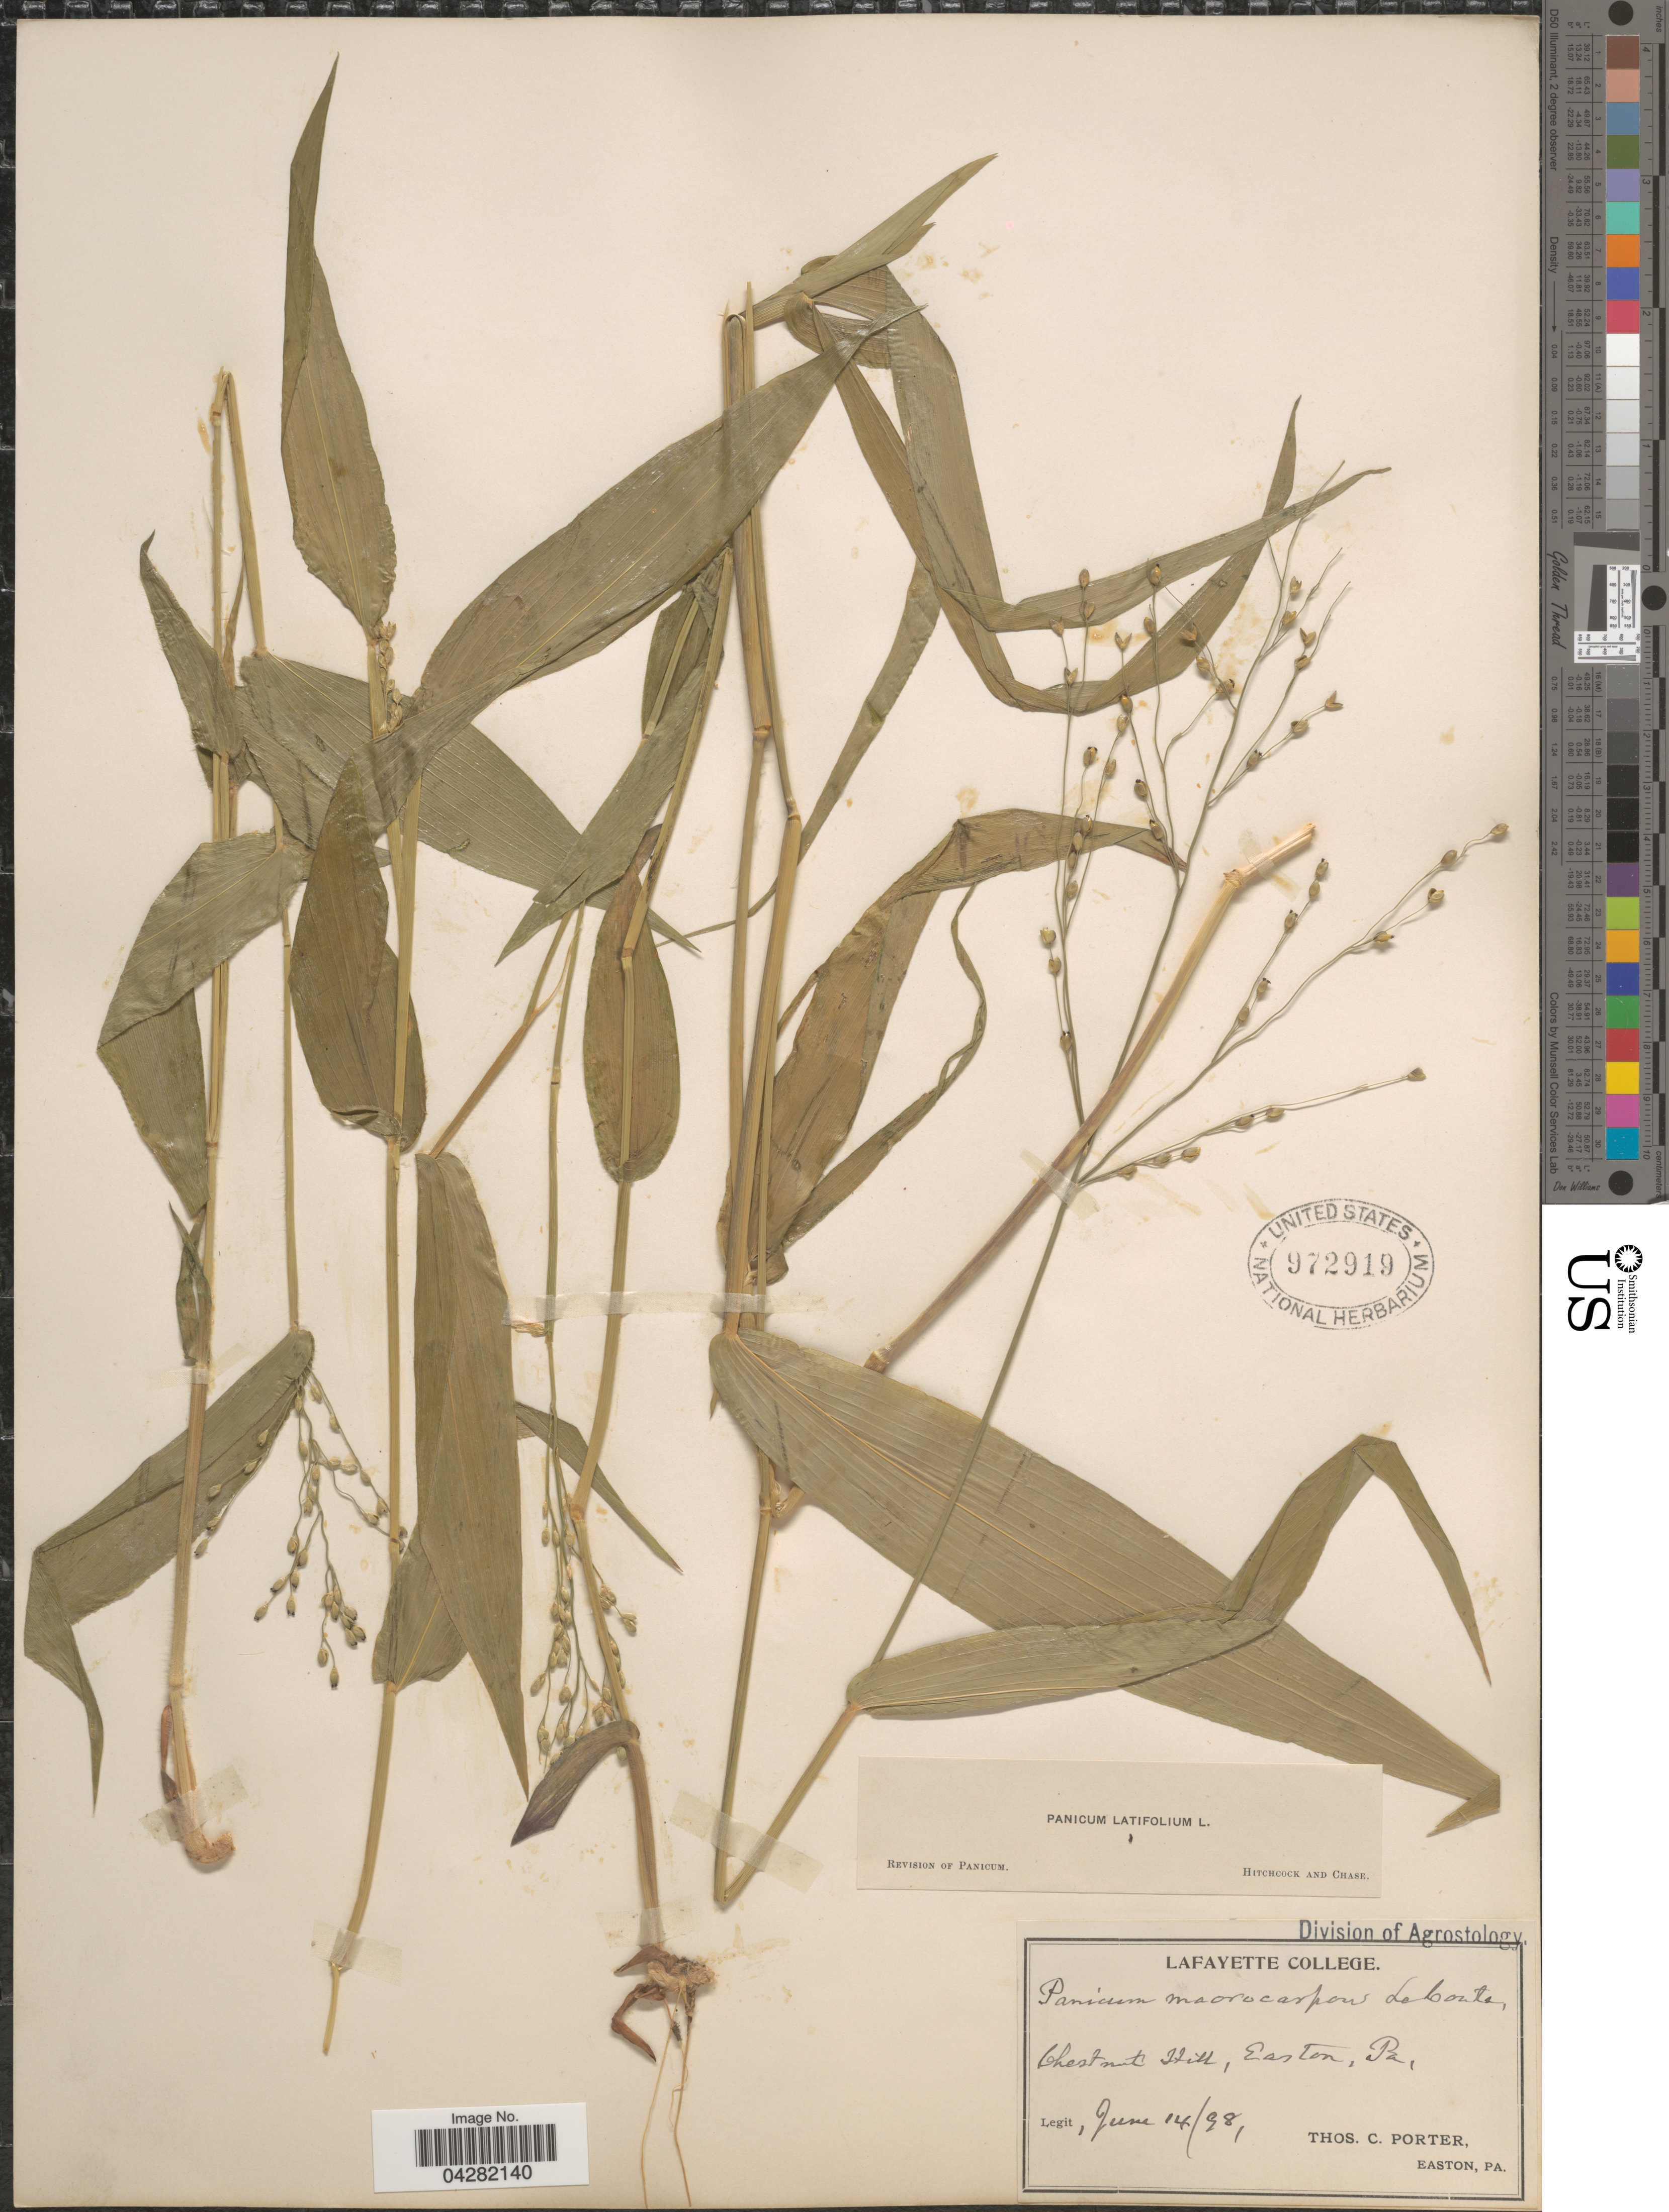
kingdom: Plantae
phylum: Tracheophyta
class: Liliopsida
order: Poales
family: Poaceae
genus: Dichanthelium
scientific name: Dichanthelium latifolium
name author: (L.) Harvill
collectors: T. Porter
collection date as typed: Transcribed d/m/y: 14/6/98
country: United States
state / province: Pennsylvania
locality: Chestnut Hill, Easton.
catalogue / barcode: US 972919